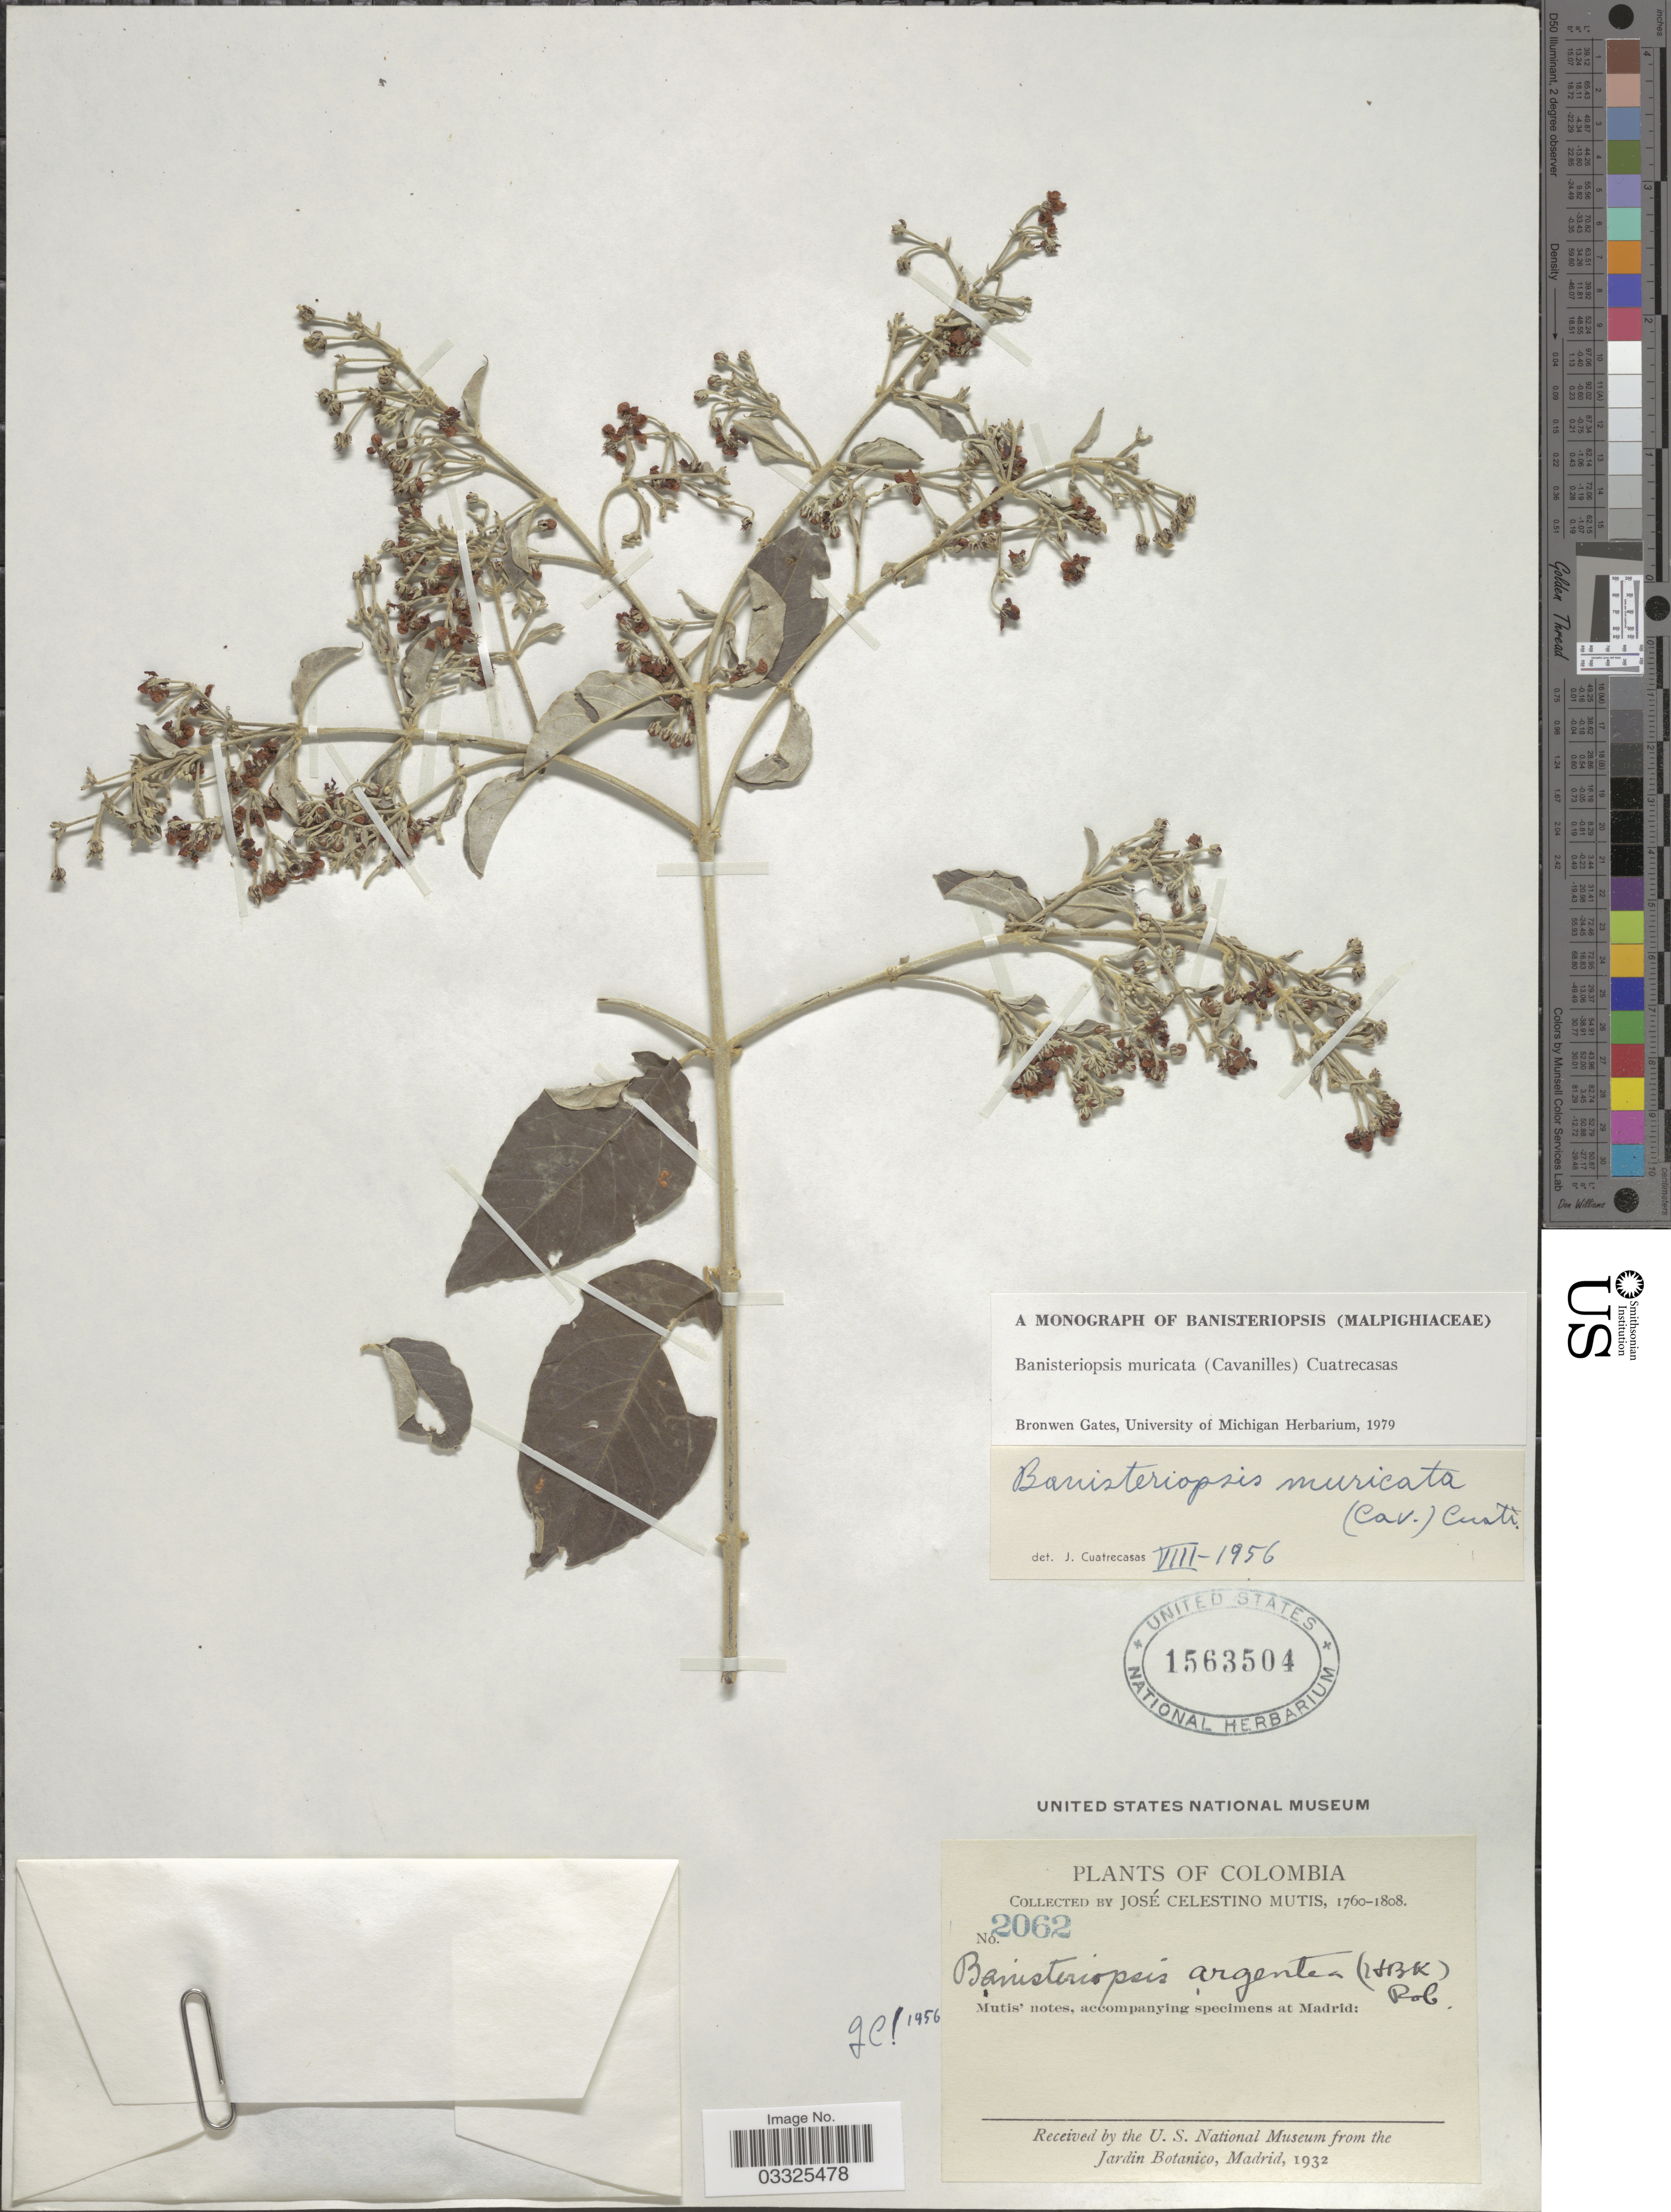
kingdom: Plantae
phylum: Tracheophyta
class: Magnoliopsida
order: Malpighiales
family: Malpighiaceae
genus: Banisteriopsis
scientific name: Banisteriopsis muricata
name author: (Cav.) Cuatrec.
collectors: J. C. B. Mutis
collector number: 2062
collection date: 1760/1808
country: Colombia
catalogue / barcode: US 1563504